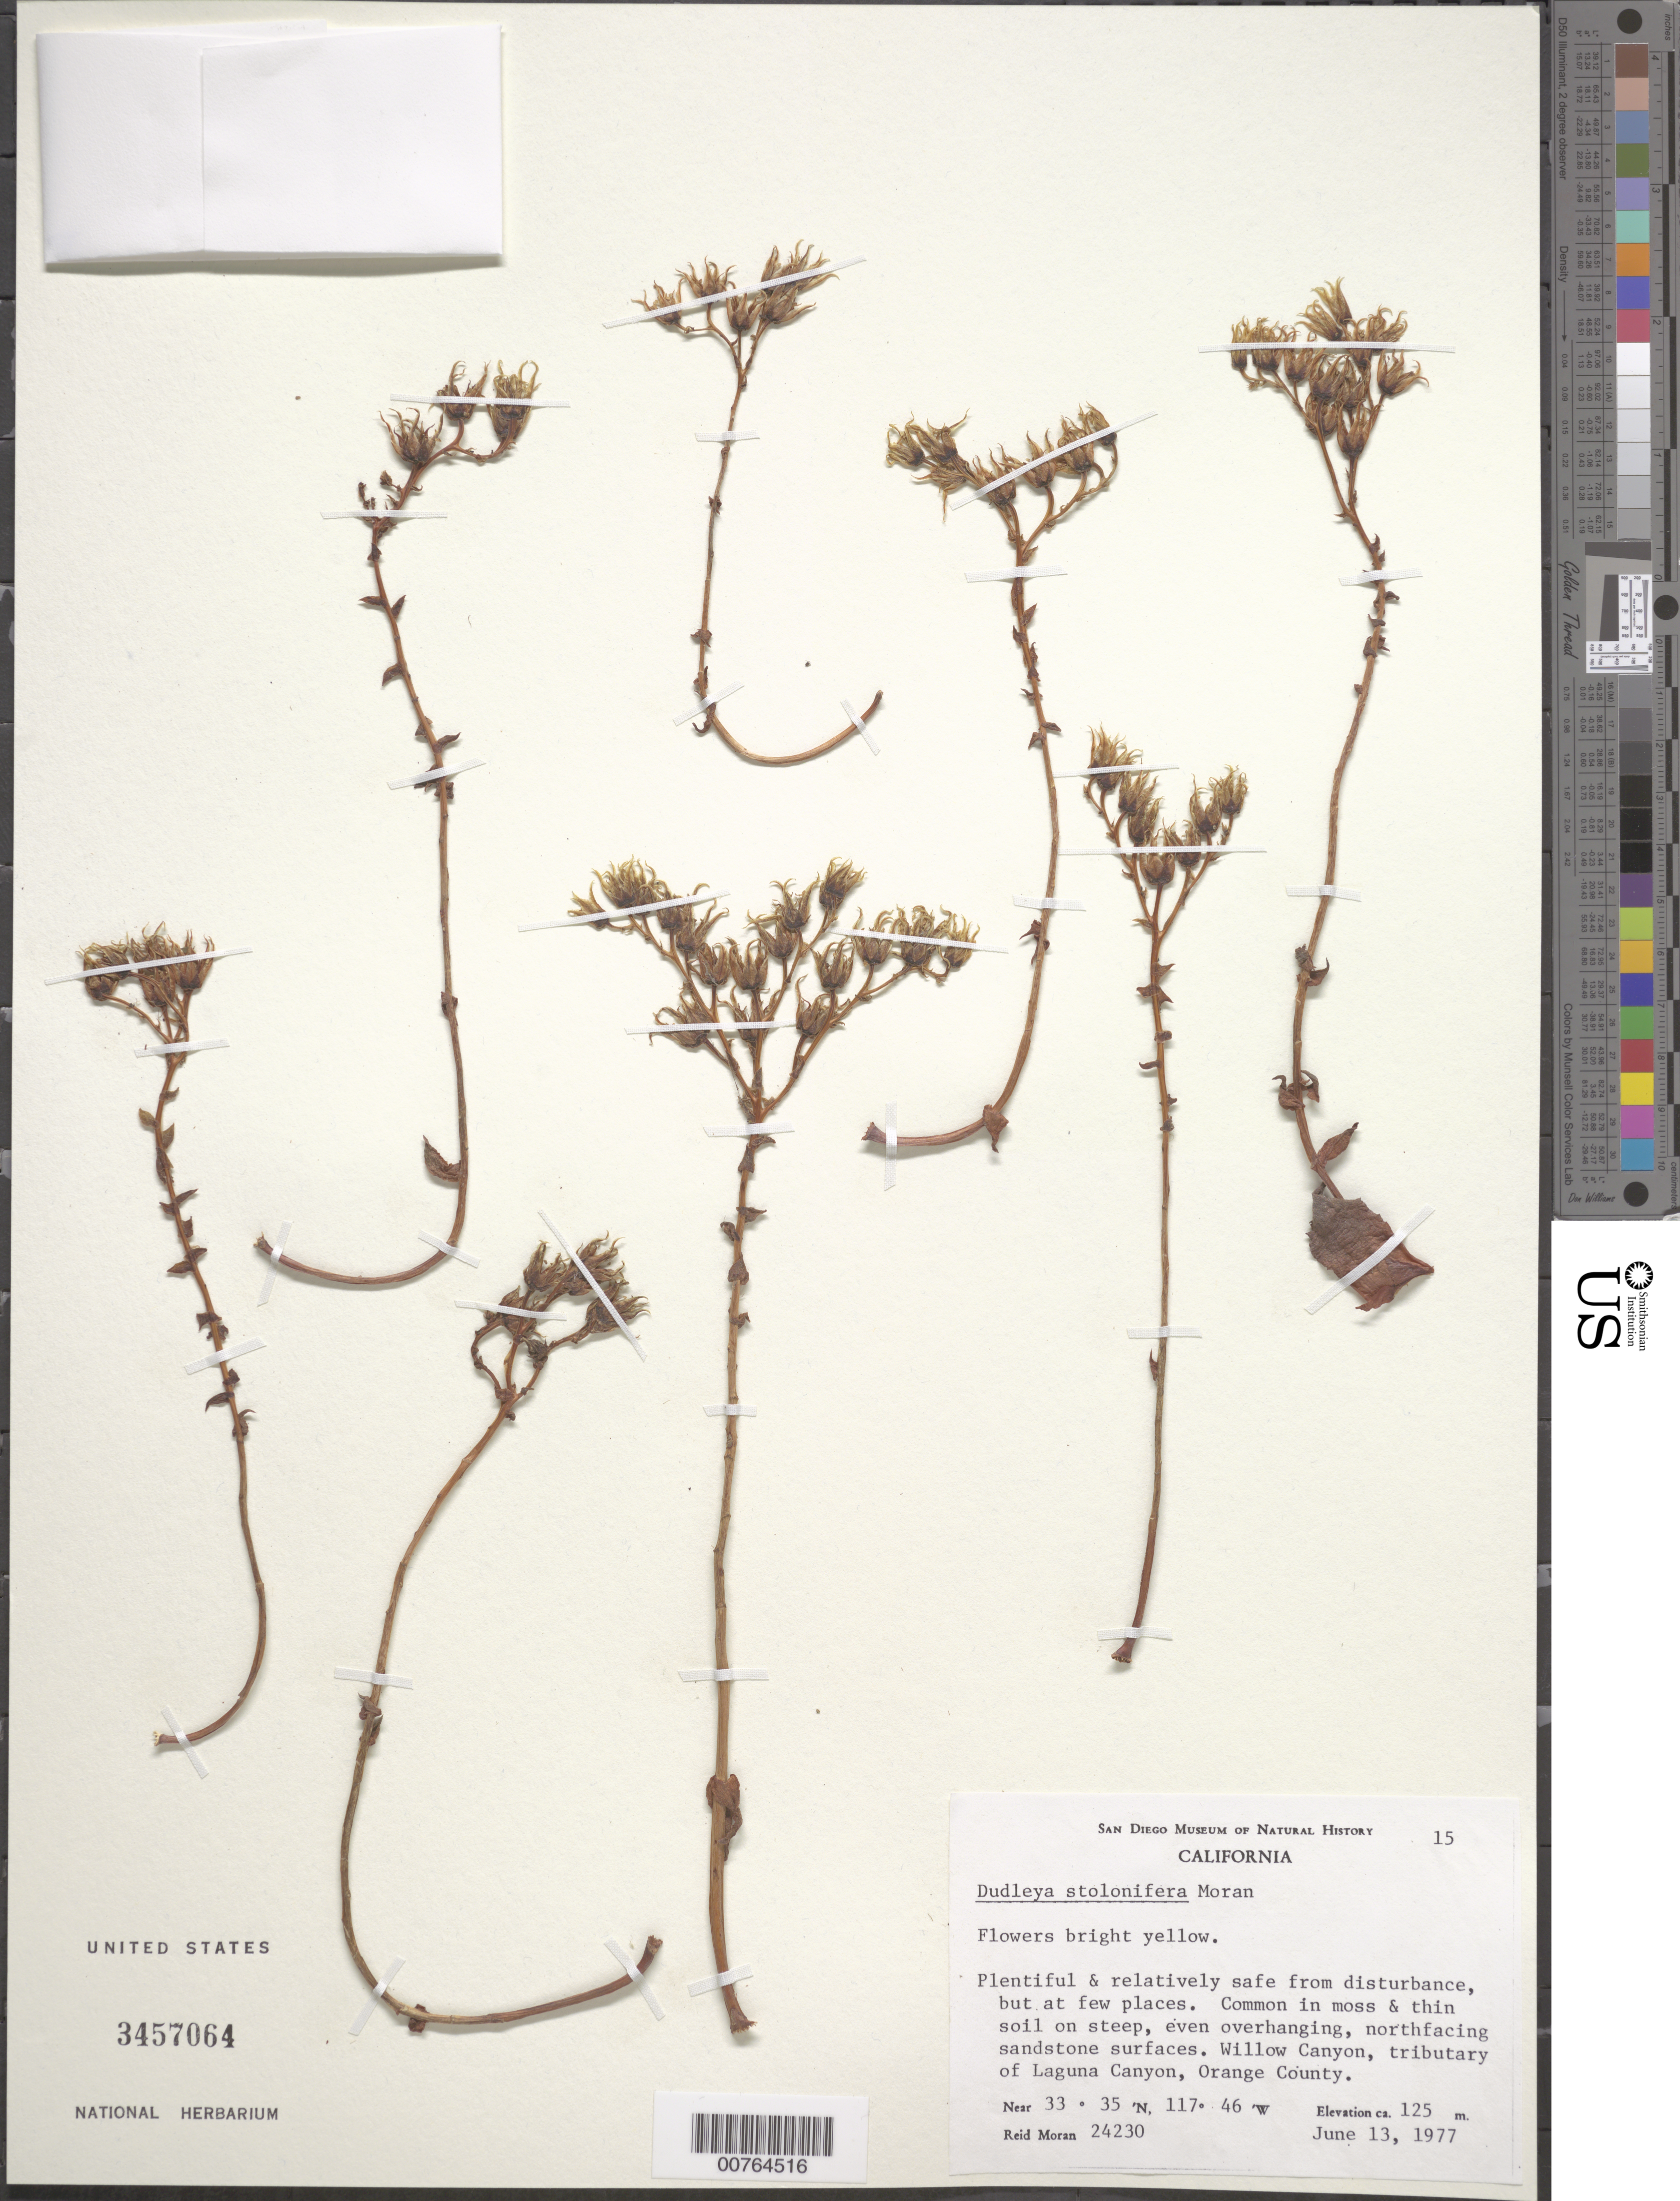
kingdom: Plantae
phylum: Tracheophyta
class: Magnoliopsida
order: Saxifragales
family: Crassulaceae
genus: Dudleya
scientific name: Dudleya stolonifera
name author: Moran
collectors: R. V. Moran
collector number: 24230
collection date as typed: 13 Jun 1977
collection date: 1977-06-13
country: United States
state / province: California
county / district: Orange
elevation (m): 125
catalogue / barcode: US 3457064